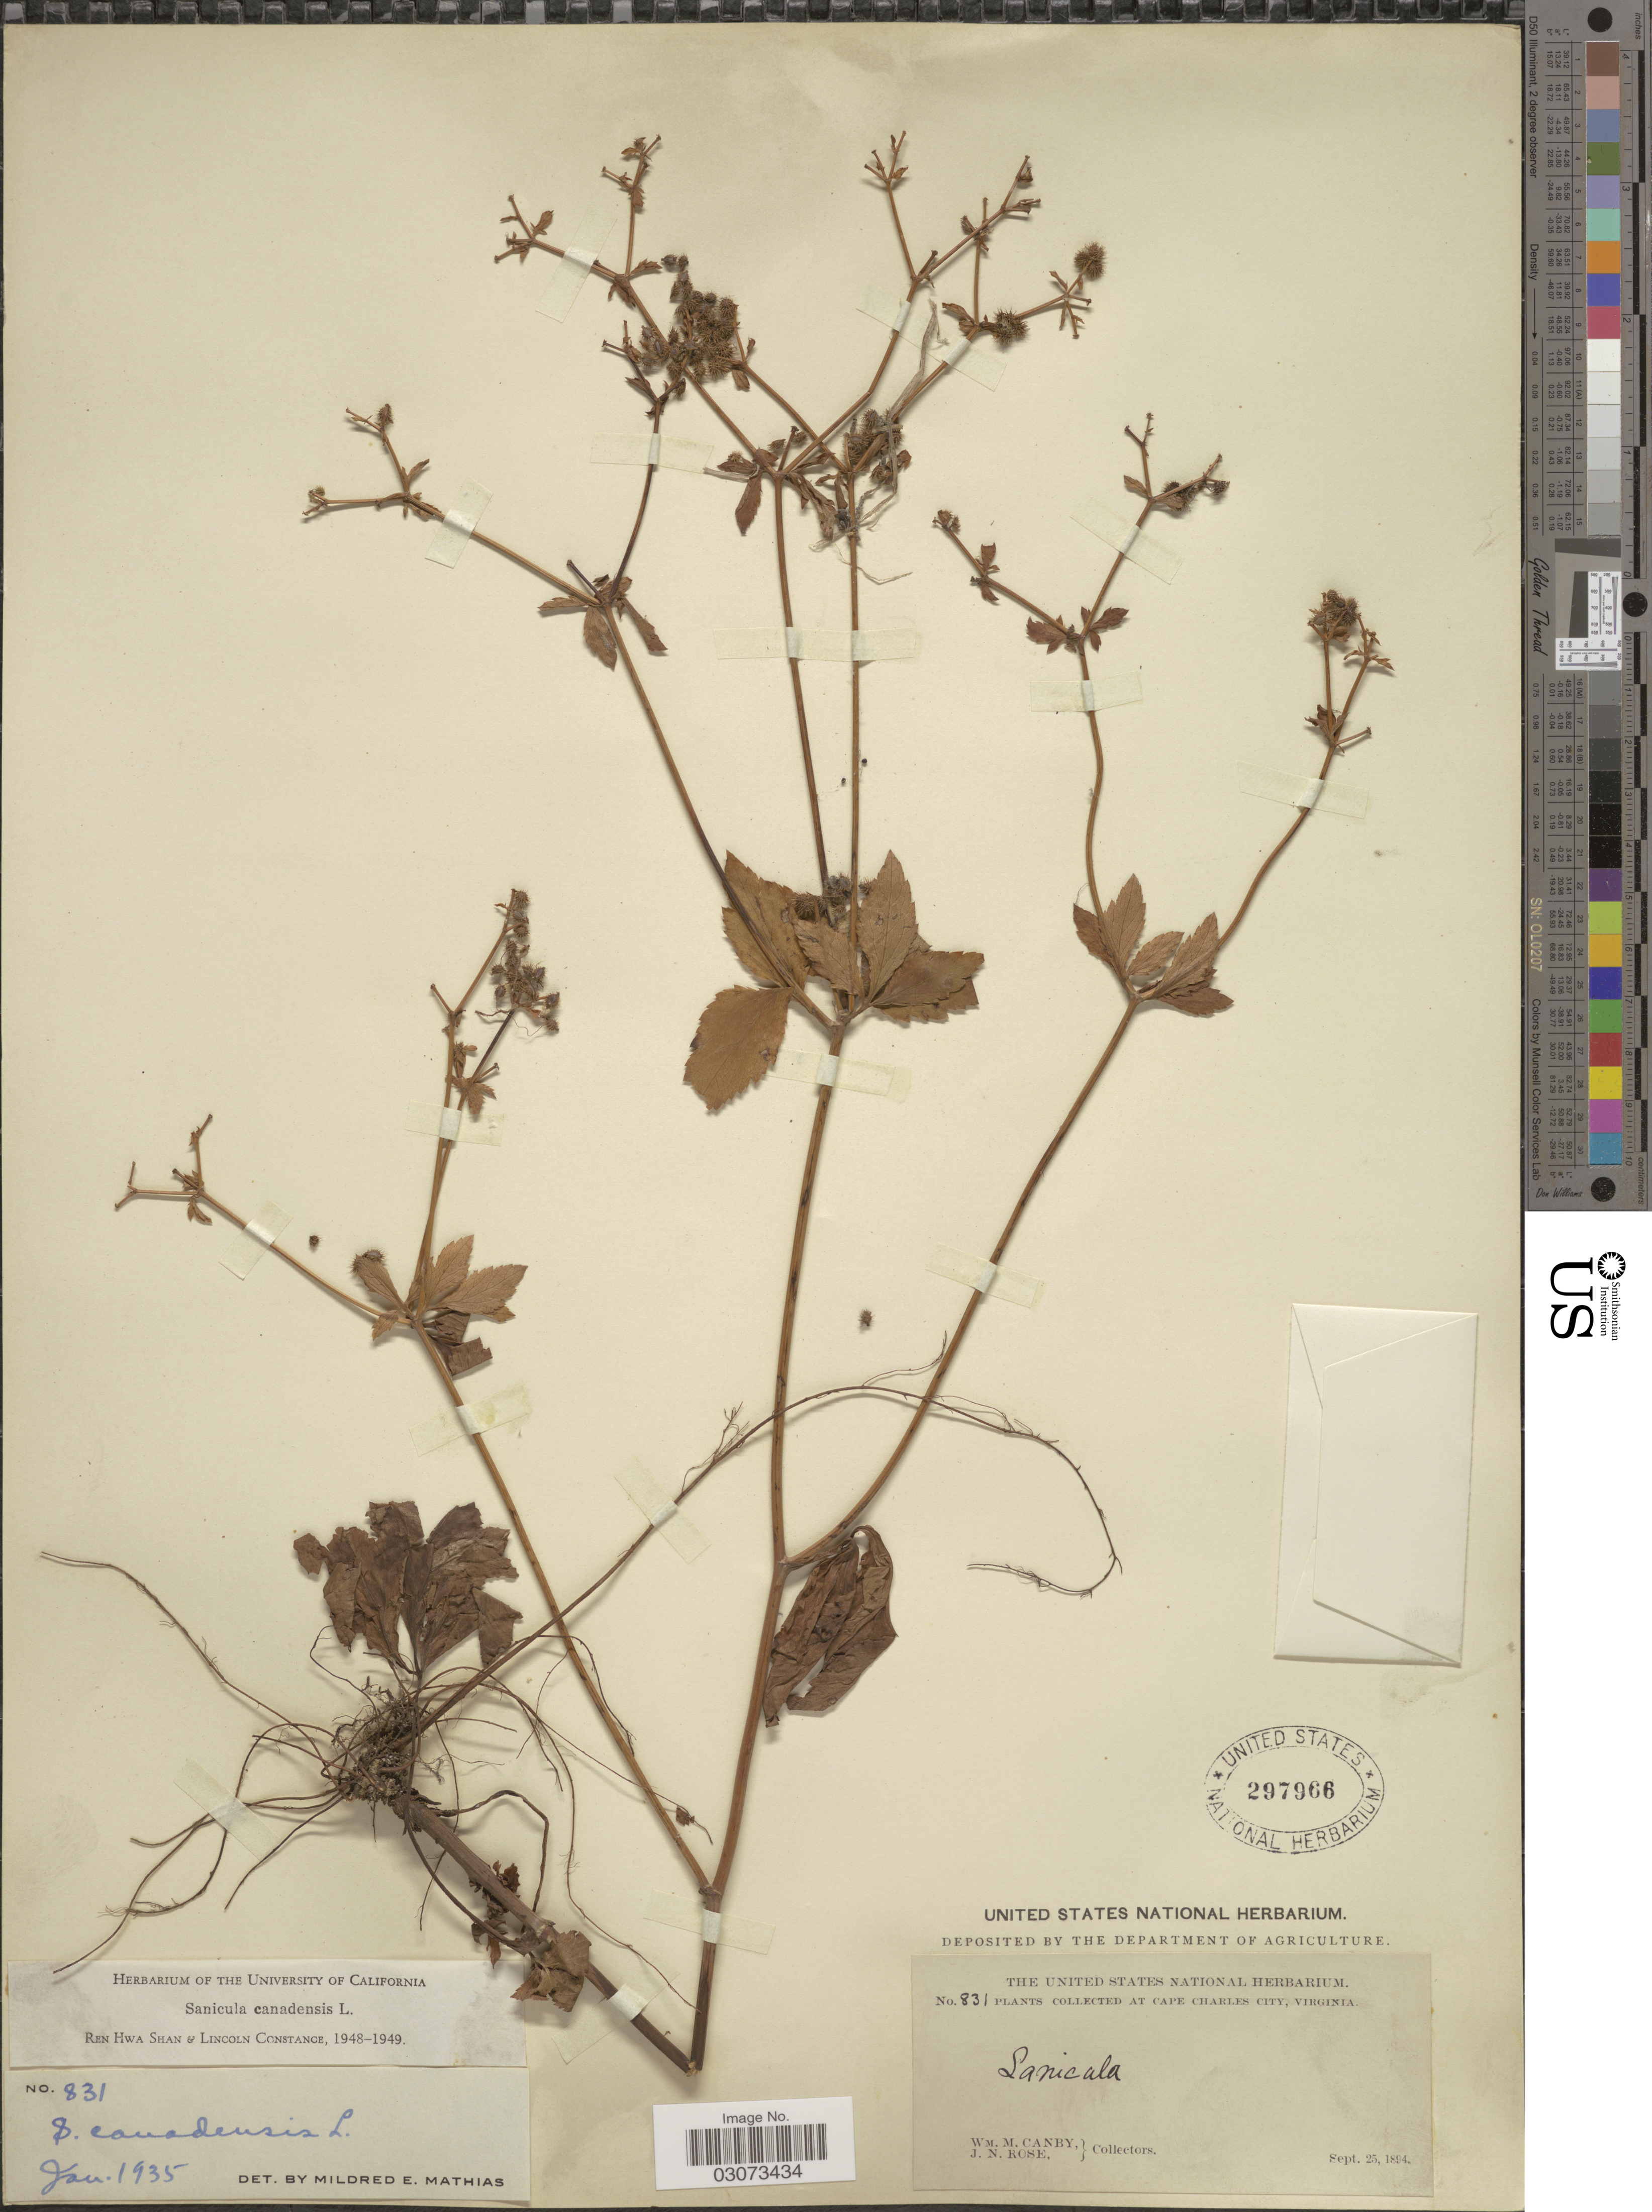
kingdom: Plantae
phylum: Tracheophyta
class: Magnoliopsida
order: Apiales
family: Apiaceae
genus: Sanicula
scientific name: Sanicula canadensis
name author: L.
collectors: W. M. Canby & J. N. Rose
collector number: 831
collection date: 1894-09-25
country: United States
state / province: Virginia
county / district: Accomack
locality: Cape Charles City.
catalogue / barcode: US 297966